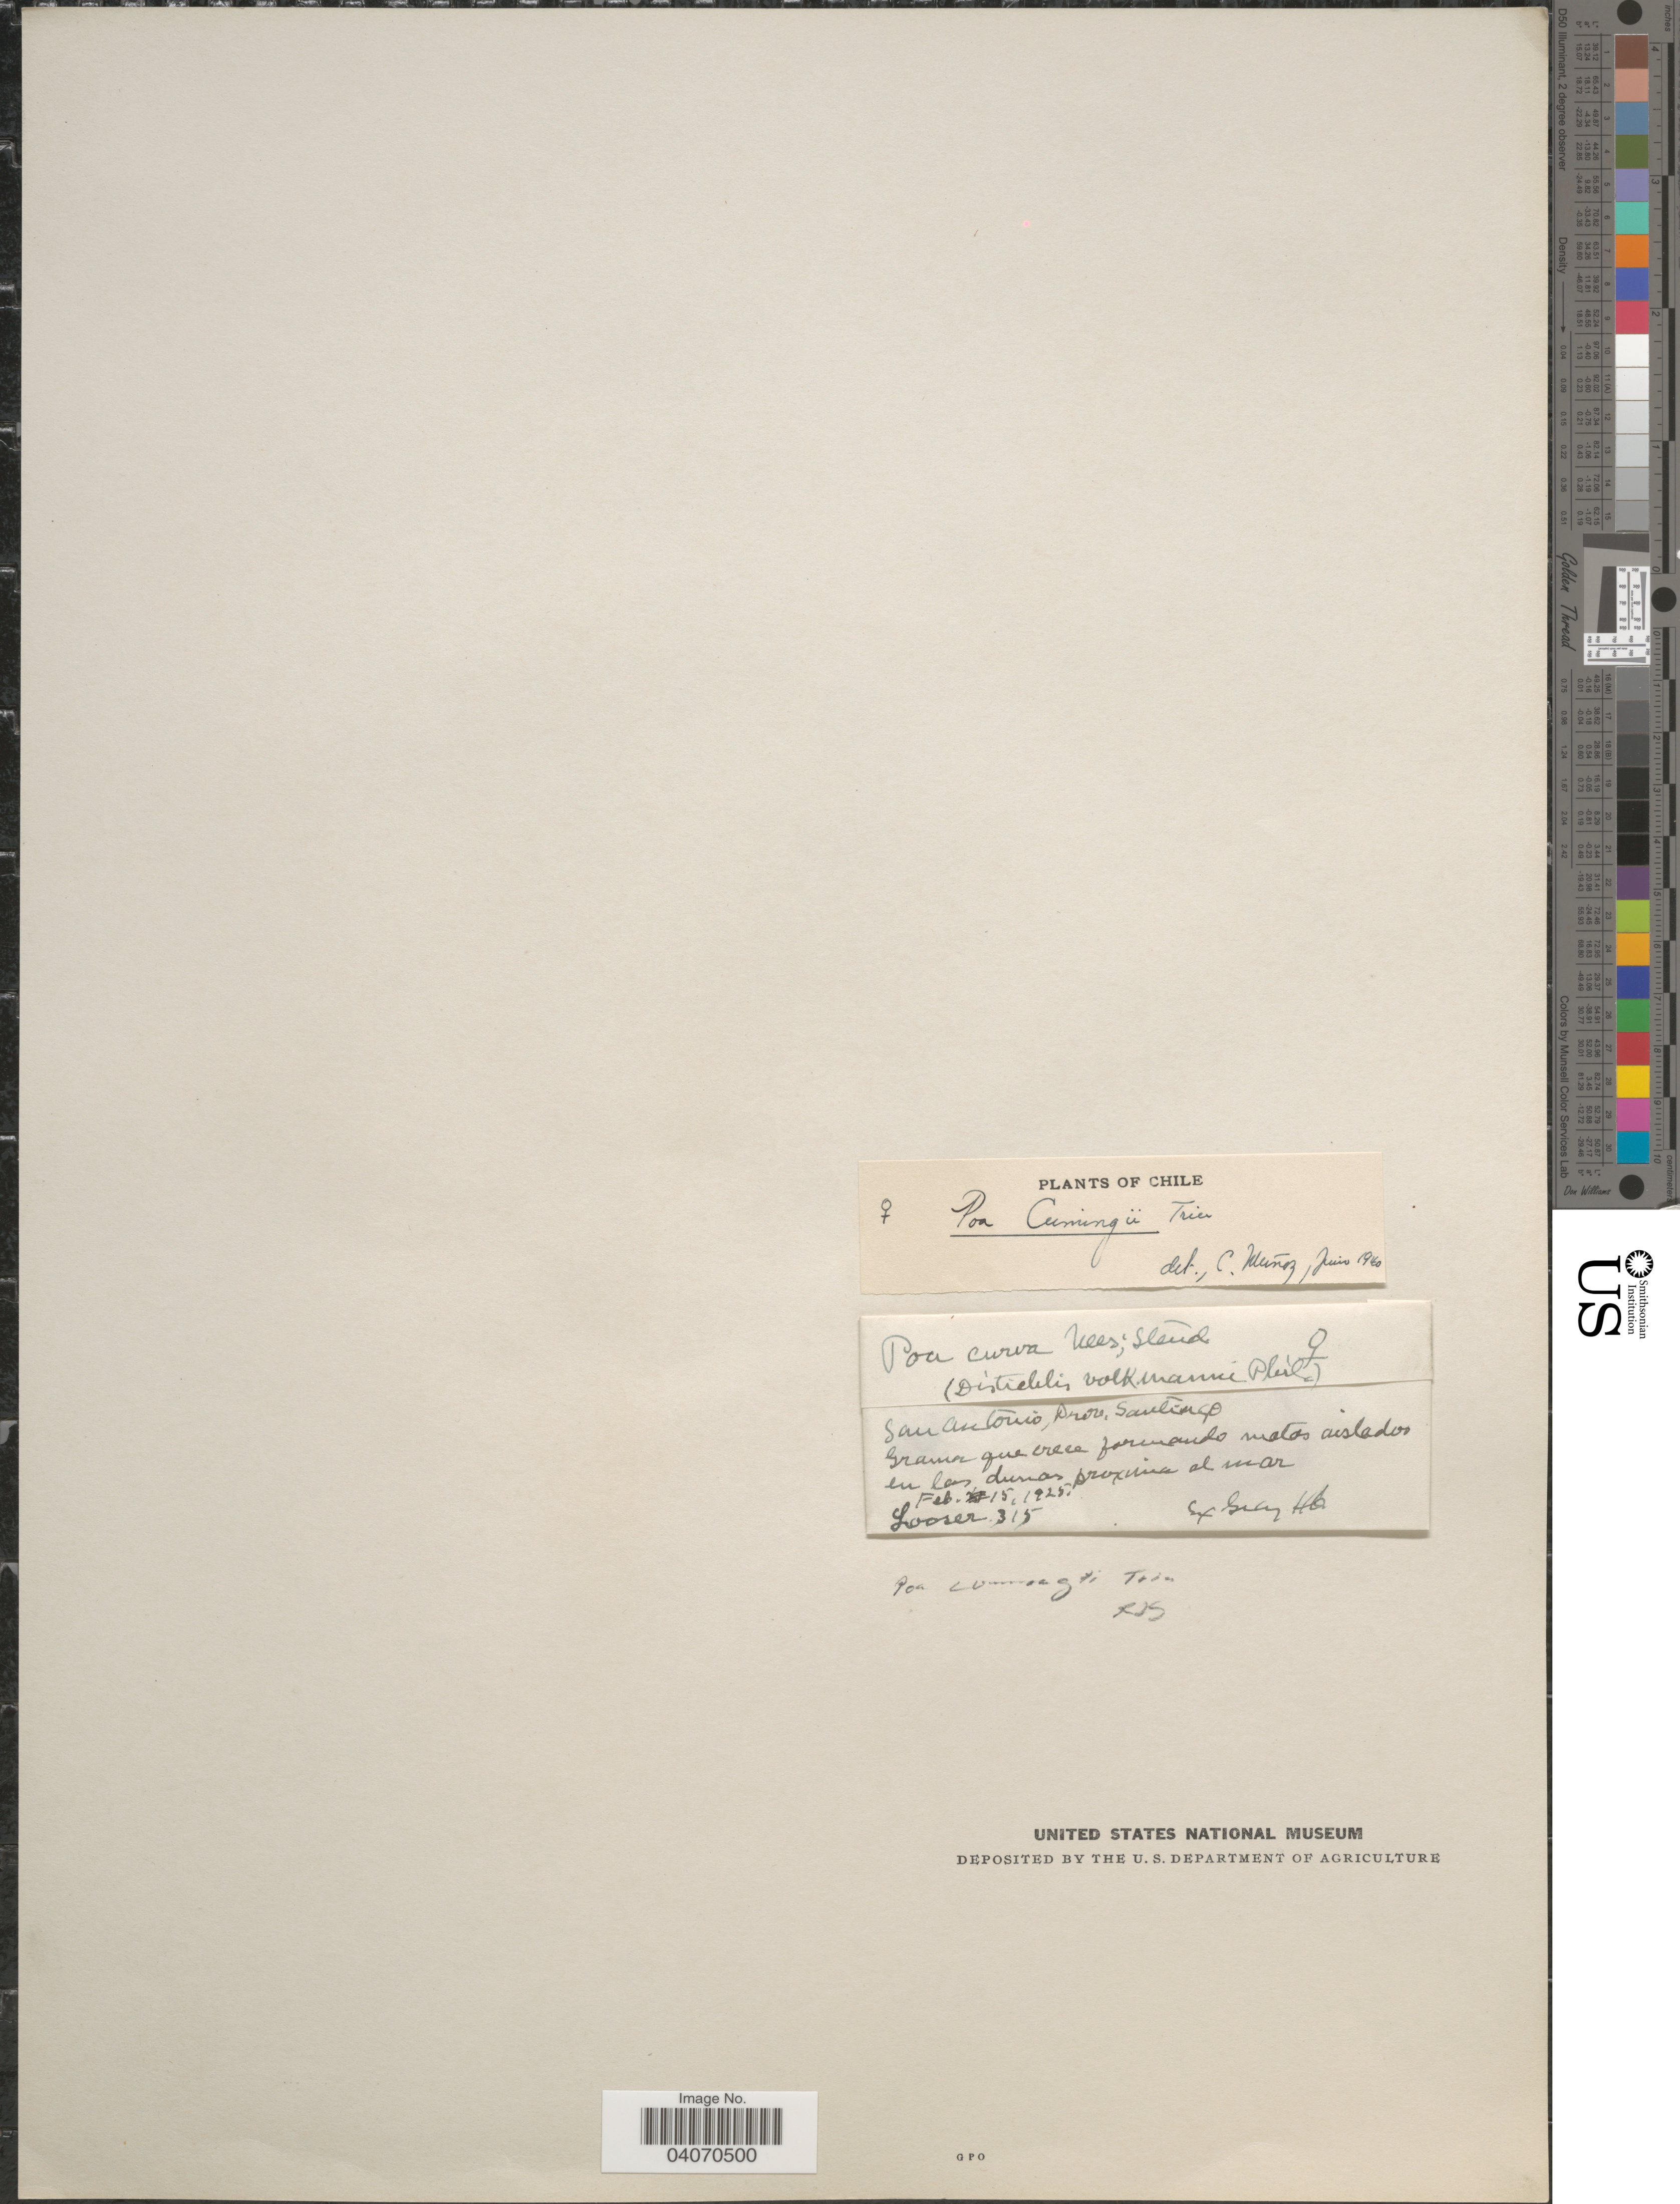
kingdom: Plantae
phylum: Tracheophyta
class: Liliopsida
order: Poales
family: Poaceae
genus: Poa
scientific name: Poa cumingii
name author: Trin.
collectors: Looser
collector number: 315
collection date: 1925-02-15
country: Chile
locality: San Antonio, Prov. Santiago.